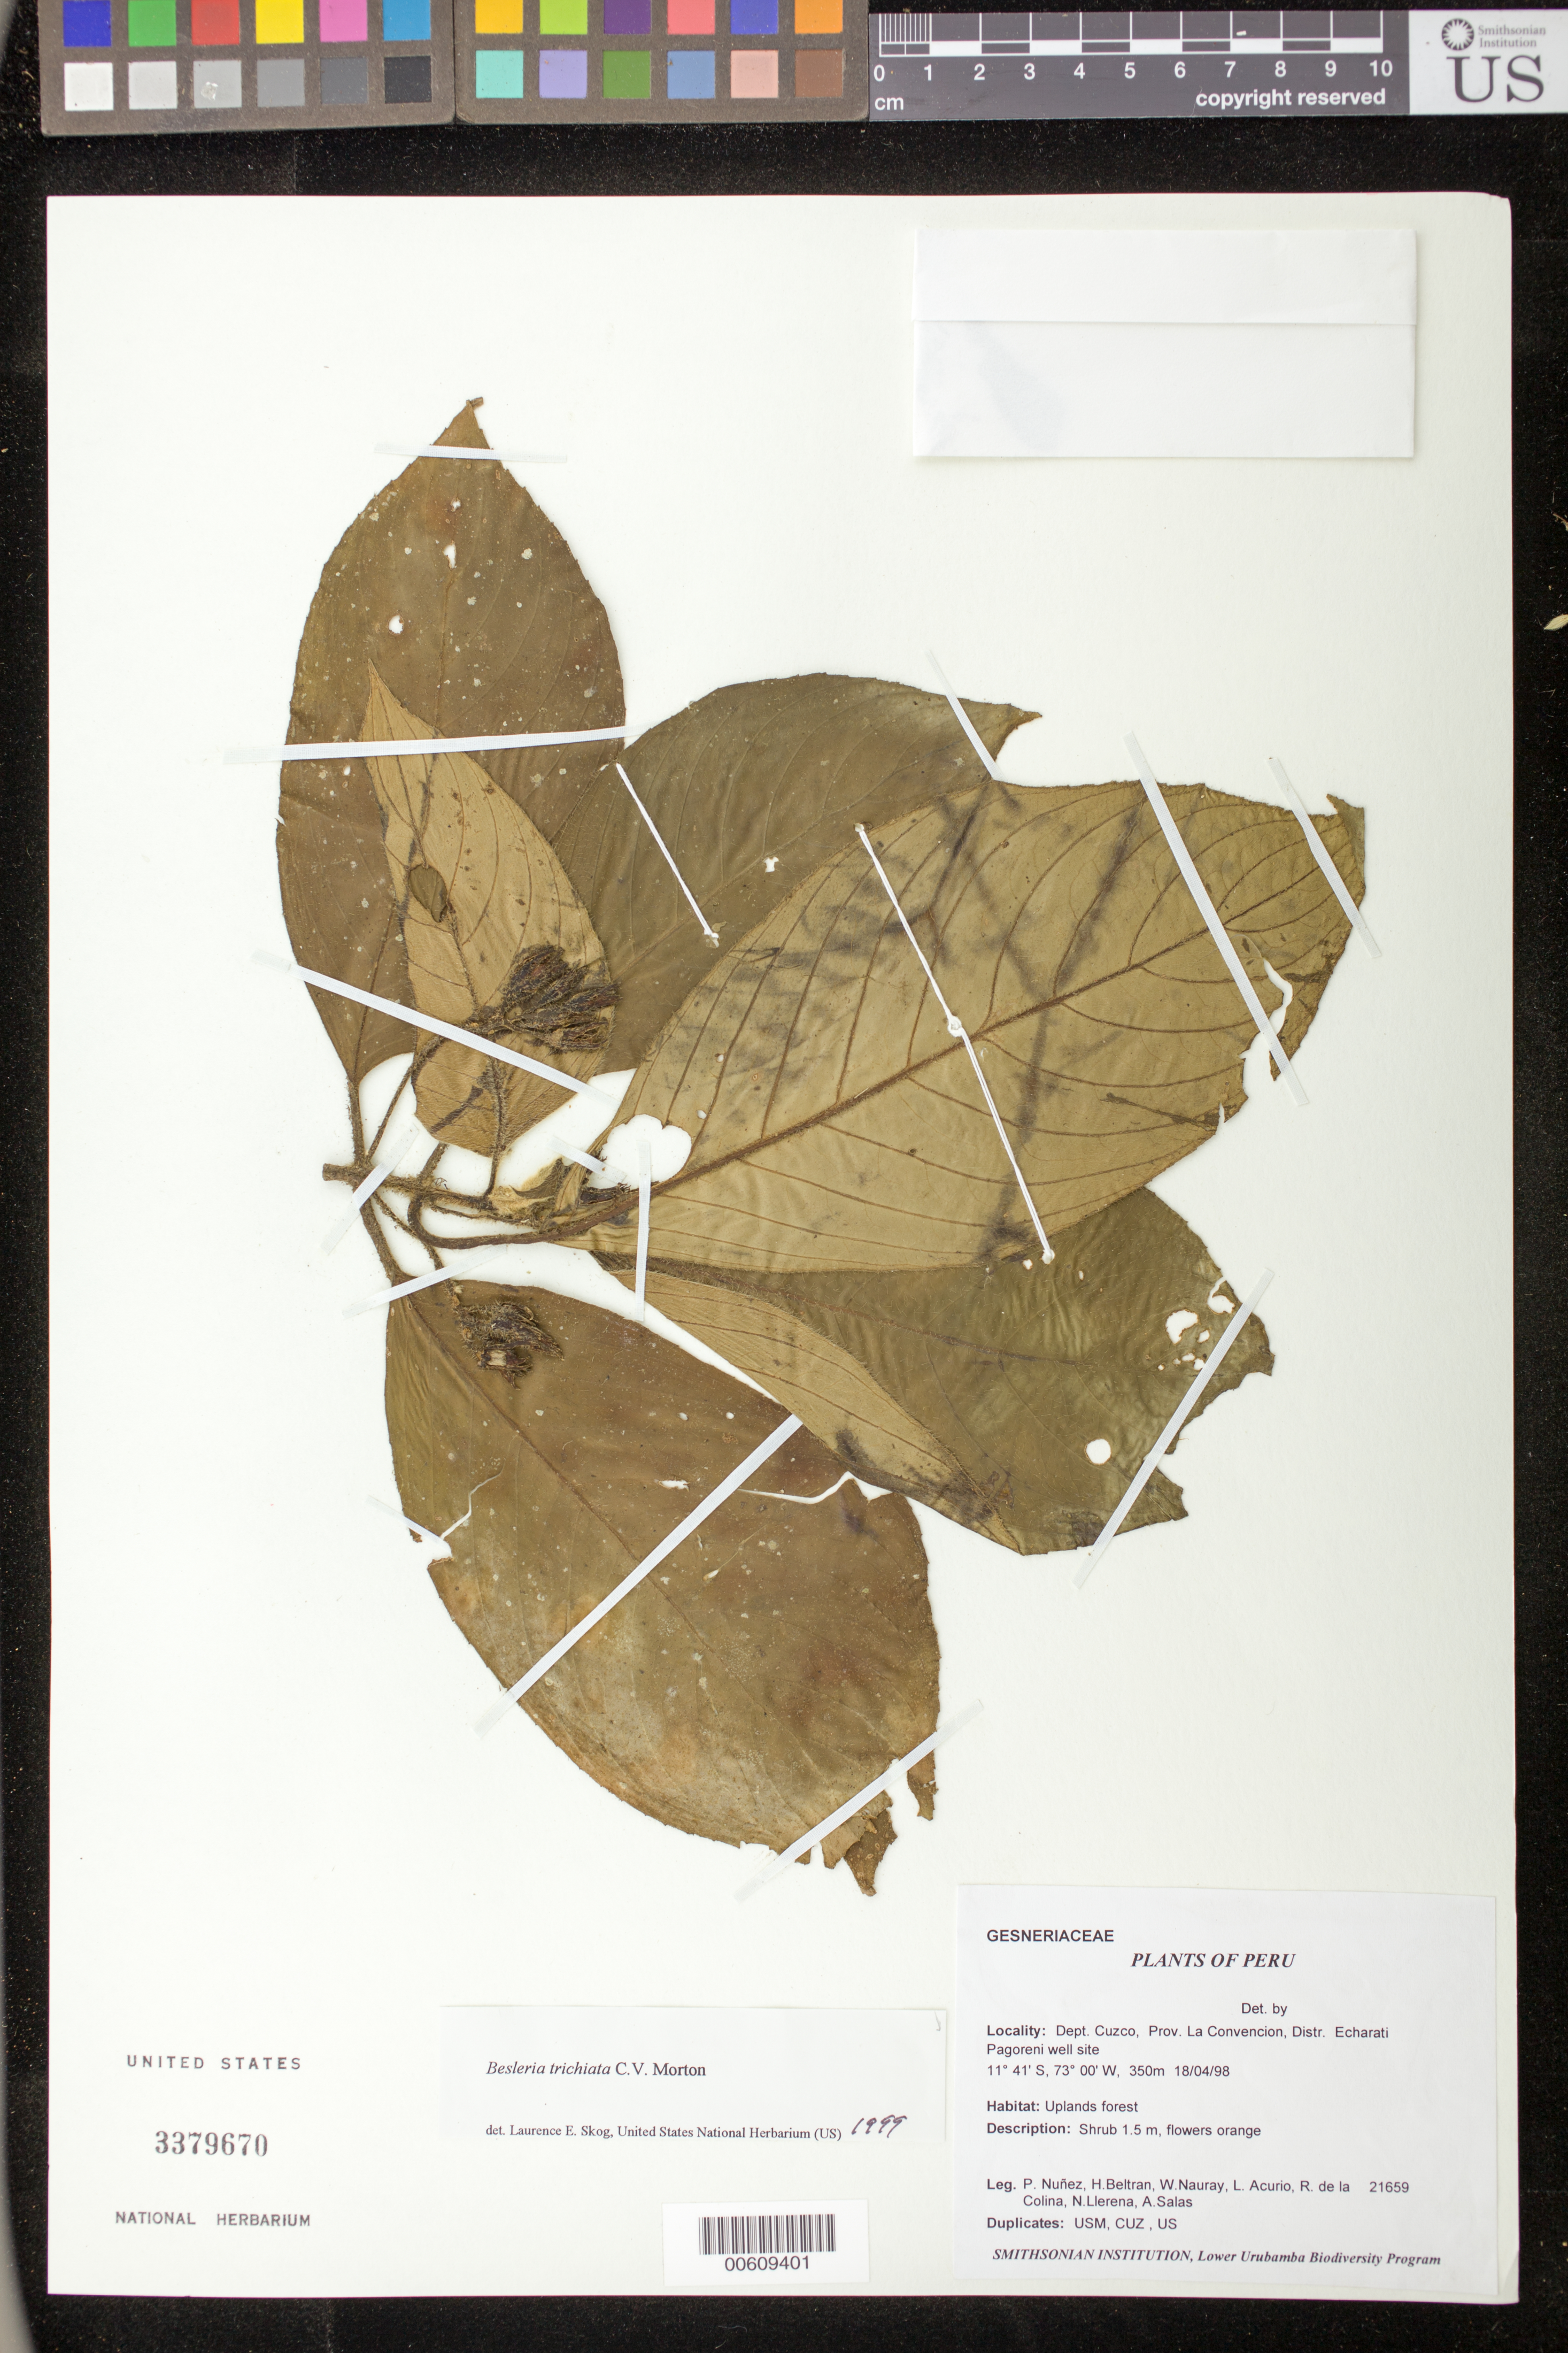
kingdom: Plantae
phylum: Tracheophyta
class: Magnoliopsida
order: Lamiales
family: Gesneriaceae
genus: Besleria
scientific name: Besleria trichiata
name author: C.V. Morton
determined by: Skog, Laurence E.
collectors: P. Núñez V., H. Beltran, W. Nauray, L. Acurio, R. de La Colina, N. Llerena & A. Salas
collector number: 21659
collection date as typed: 18 Apr 1998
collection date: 1998-04-18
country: Peru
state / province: Cusco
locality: Prov. La Convencion; Dtto. Echarati, Pagoreni well site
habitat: Uplands forest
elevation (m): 350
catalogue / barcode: US 3379670